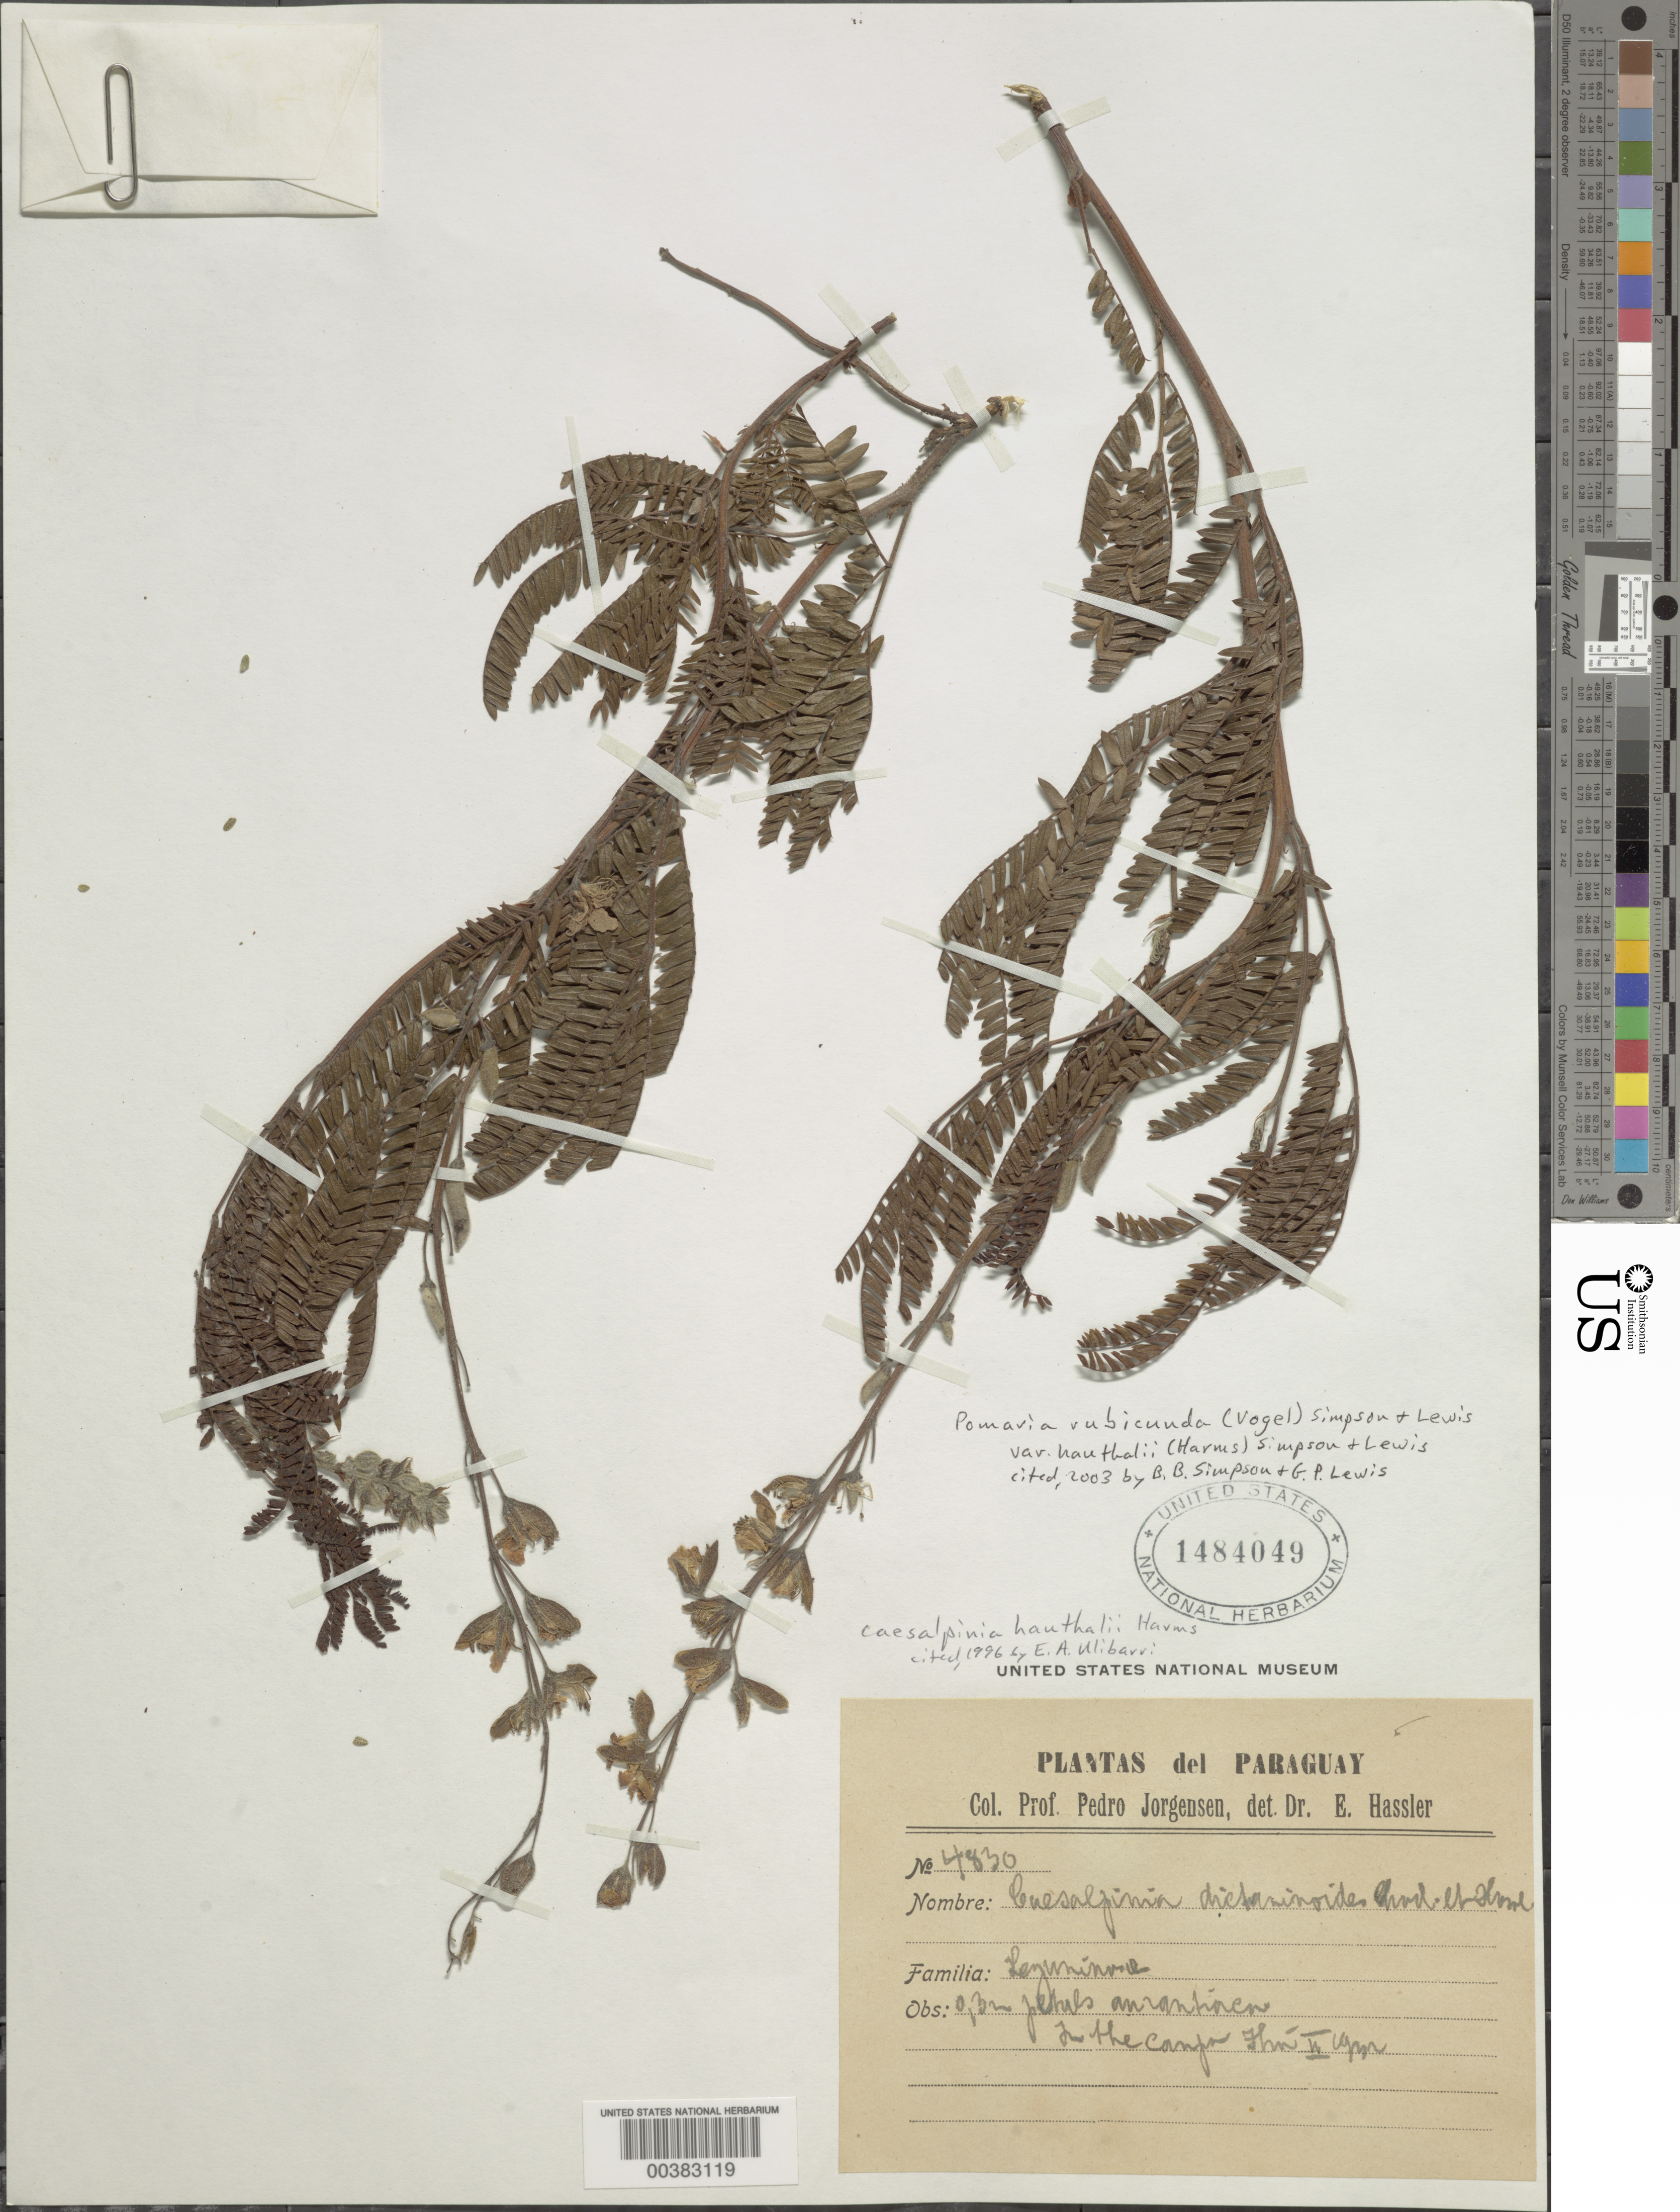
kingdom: Plantae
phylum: Tracheophyta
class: Magnoliopsida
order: Fabales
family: Fabaceae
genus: Pomaria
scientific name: Pomaria rubicunda var. hauthalii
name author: (Harms) B.B. Simpson & G.P. Lewis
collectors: P. Jorgensen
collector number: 4830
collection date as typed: Feb 1932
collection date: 1932-02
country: Paraguay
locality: In the campa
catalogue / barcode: US 1484049